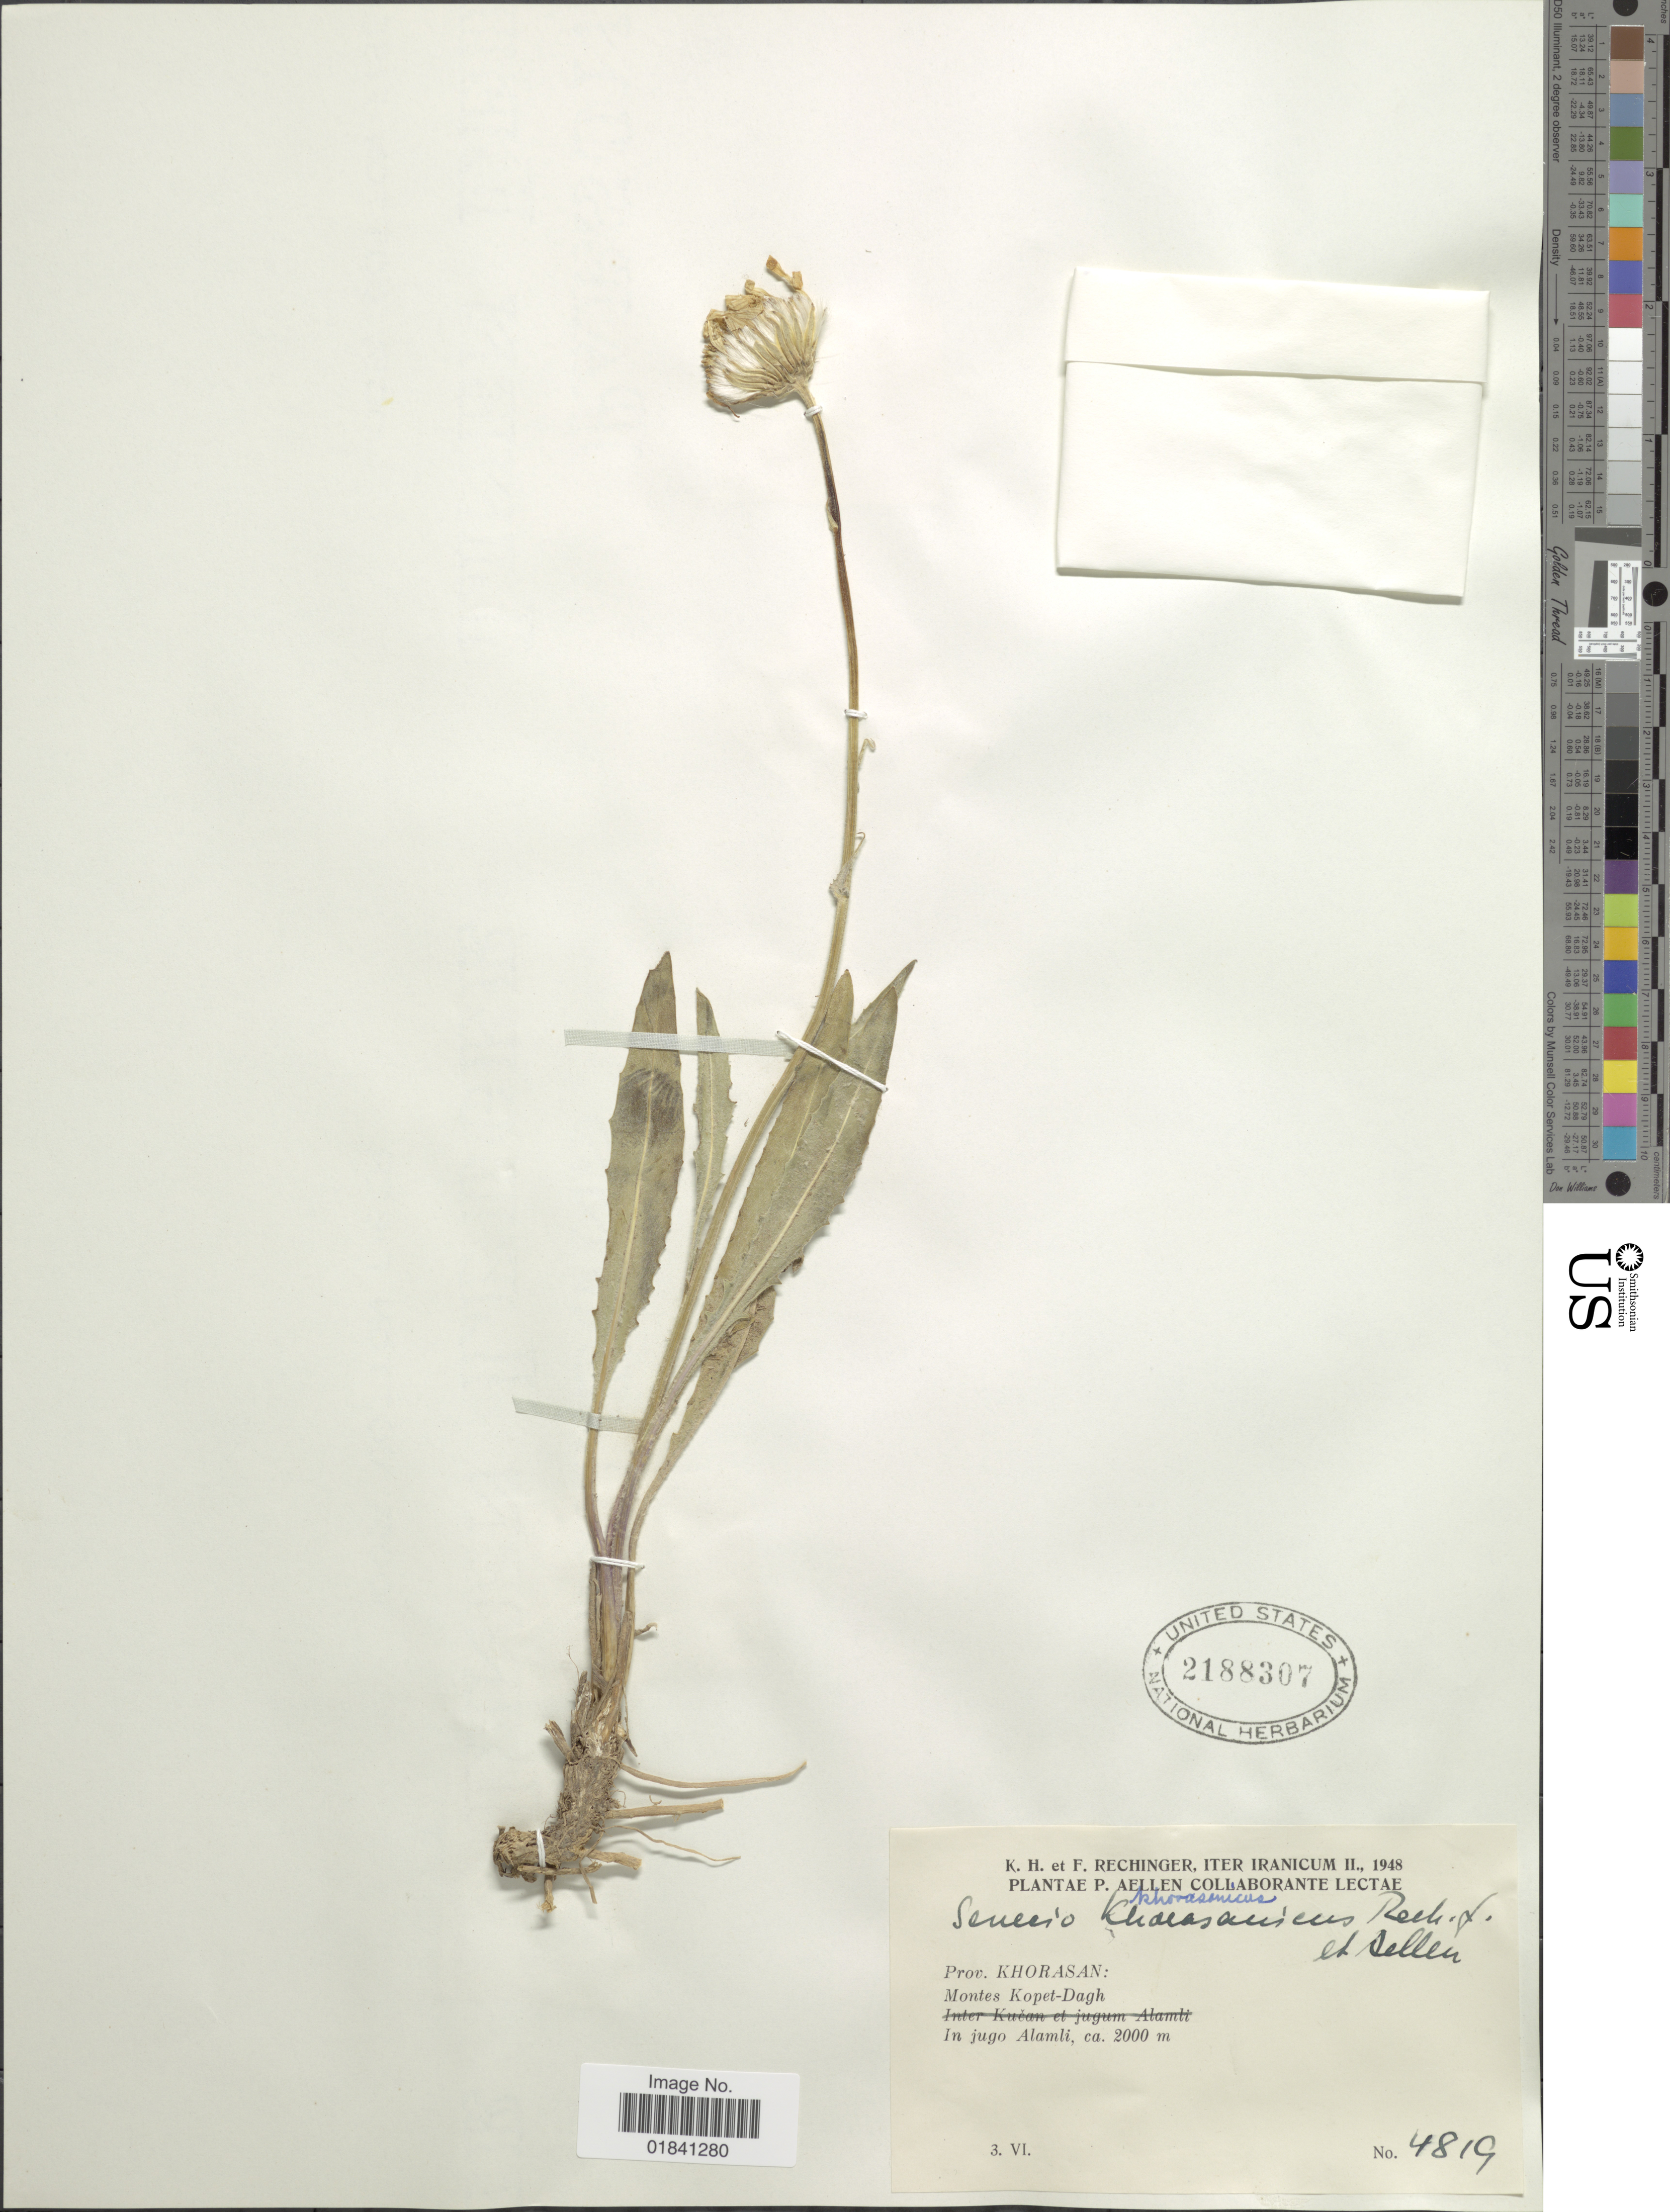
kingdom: Plantae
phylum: Tracheophyta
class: Magnoliopsida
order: Asterales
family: Asteraceae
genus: Senecio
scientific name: Senecio khorasanicus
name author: Rech. f. & Aellen in Rech. f.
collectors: K. H. Rechinger, F. Rechinger & P. Aellen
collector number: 4819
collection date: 1948-06-03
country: Iran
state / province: Khorasan [obsolete]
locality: Montes Kopet-Dagh. In jugo Alamli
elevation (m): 2000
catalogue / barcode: US 2188307